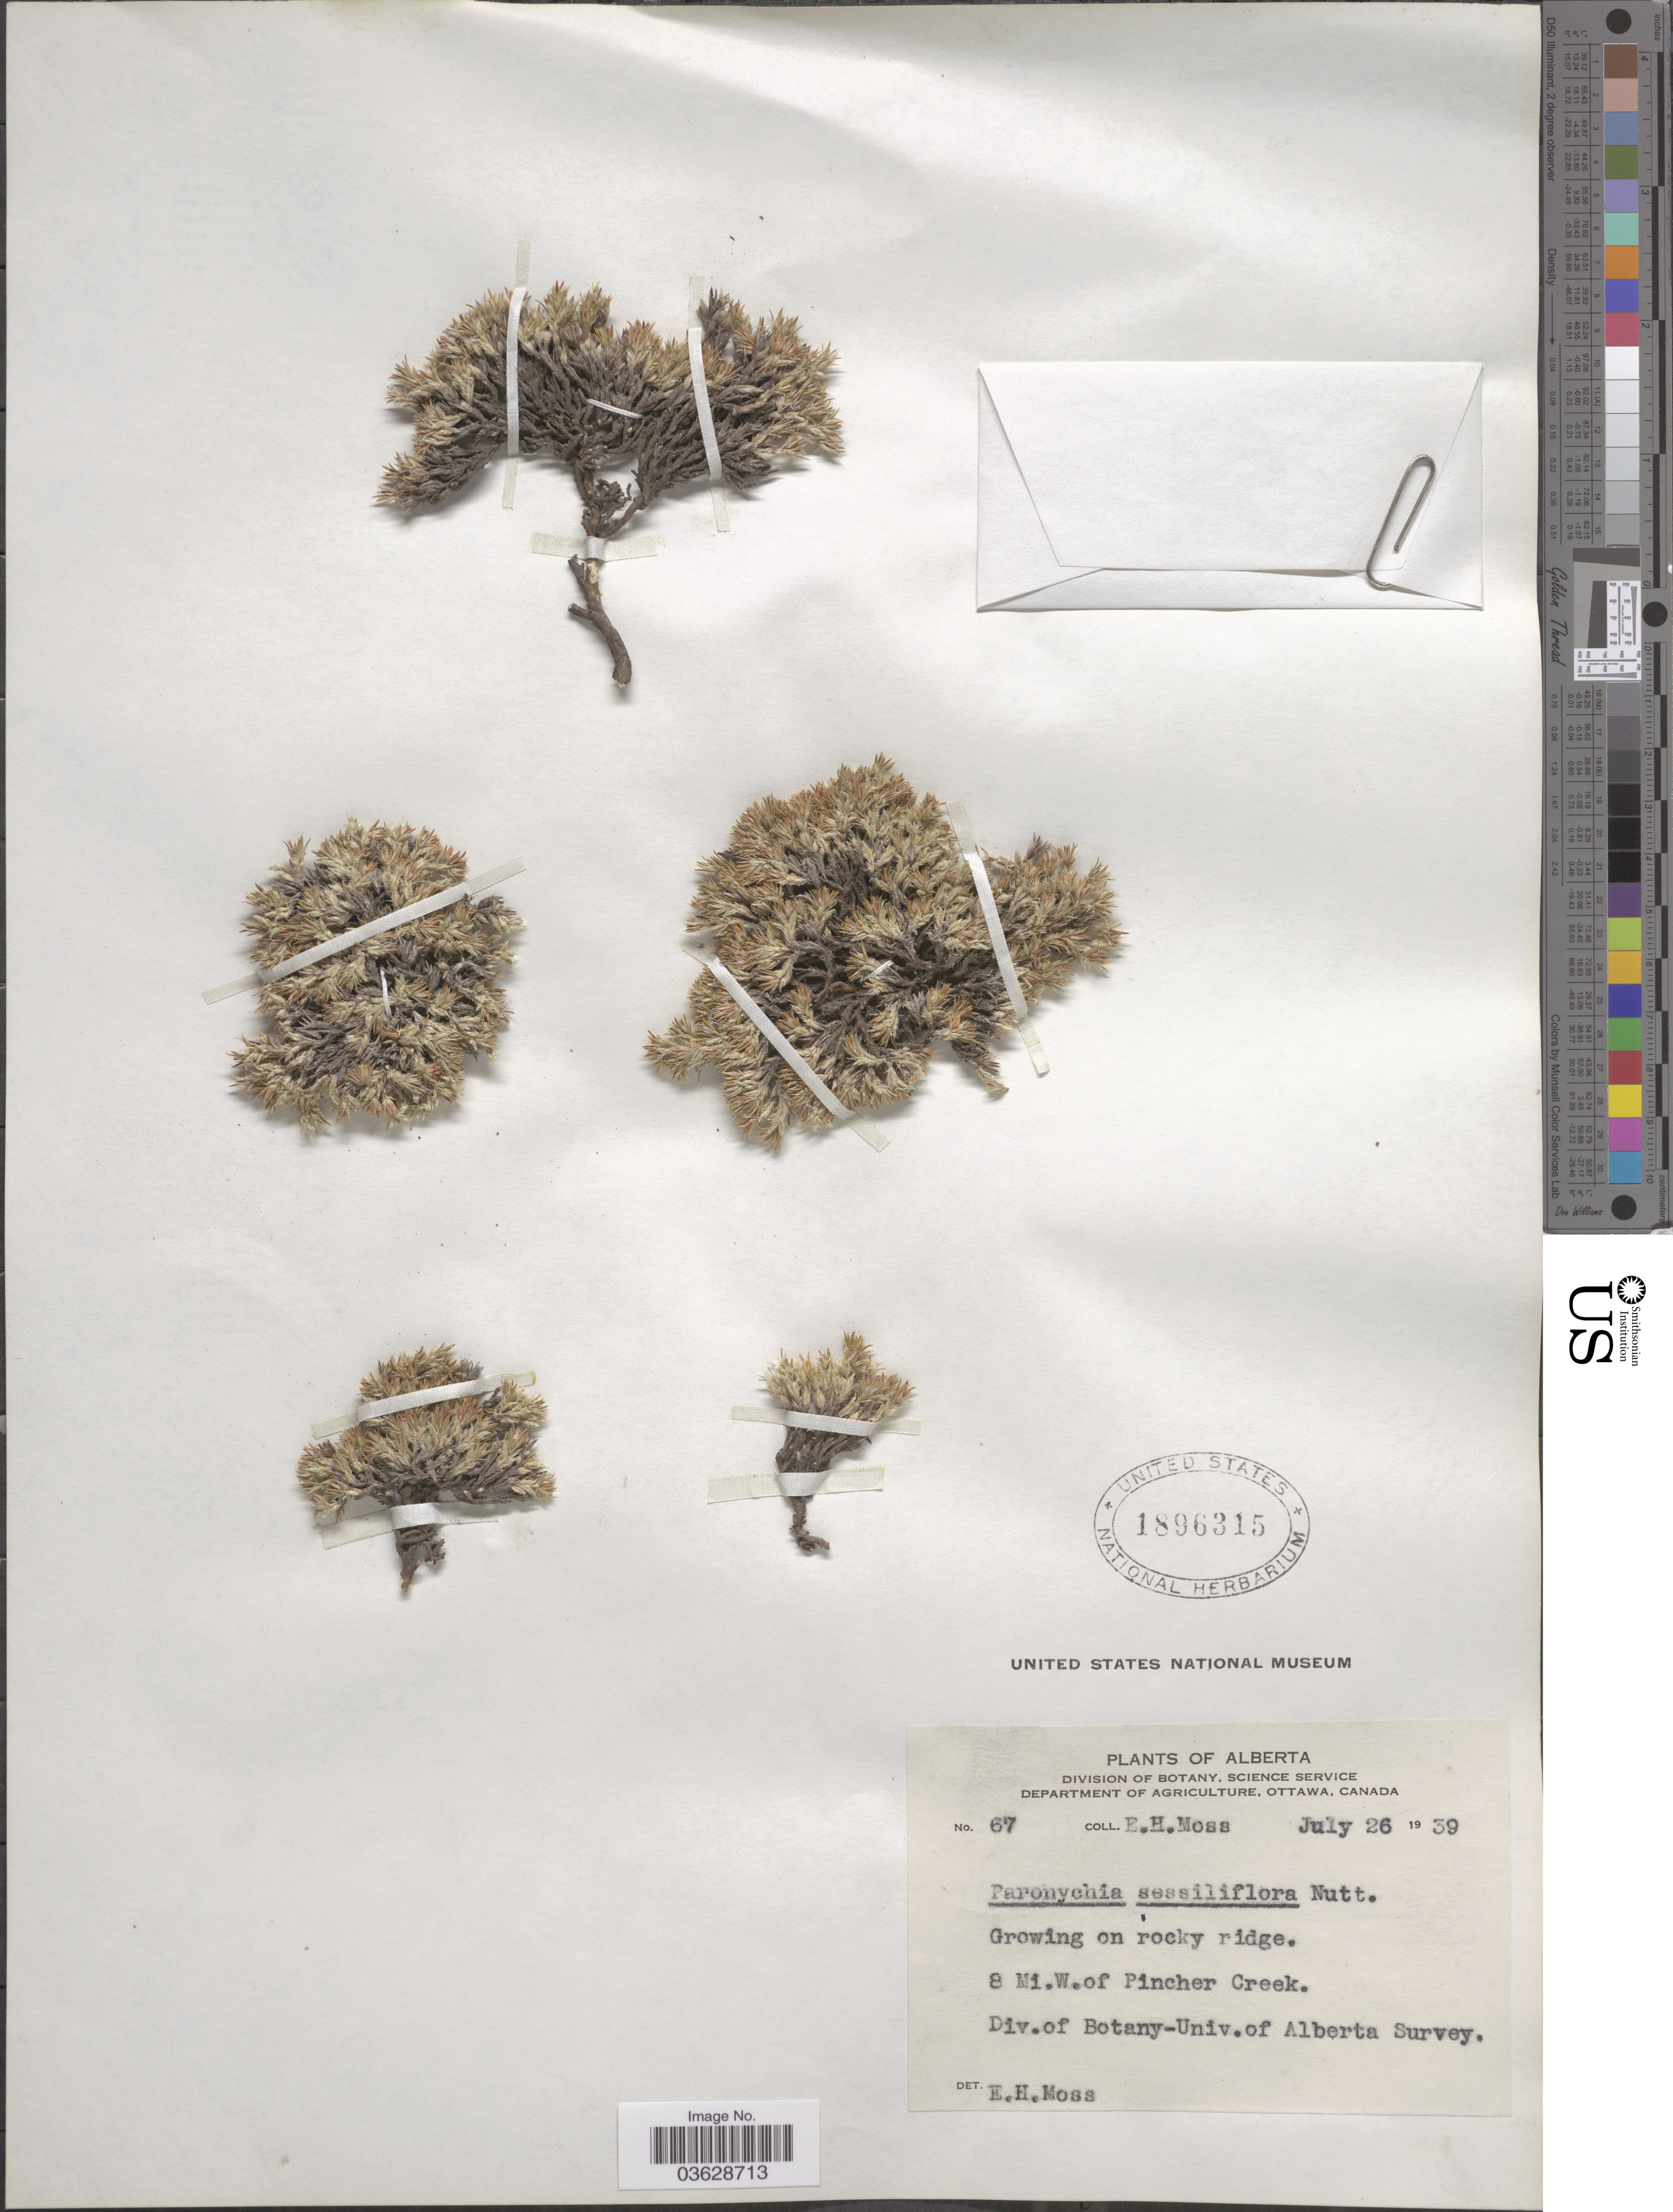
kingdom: Plantae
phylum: Tracheophyta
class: Magnoliopsida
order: Caryophyllales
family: Caryophyllaceae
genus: Paronychia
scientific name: Paronychia sessiliflora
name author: Nutt.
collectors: E. Moss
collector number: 67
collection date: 1939-07-26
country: Canada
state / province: Alberta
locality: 8 Mi. W. of Pincher Creek.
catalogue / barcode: US 1896315